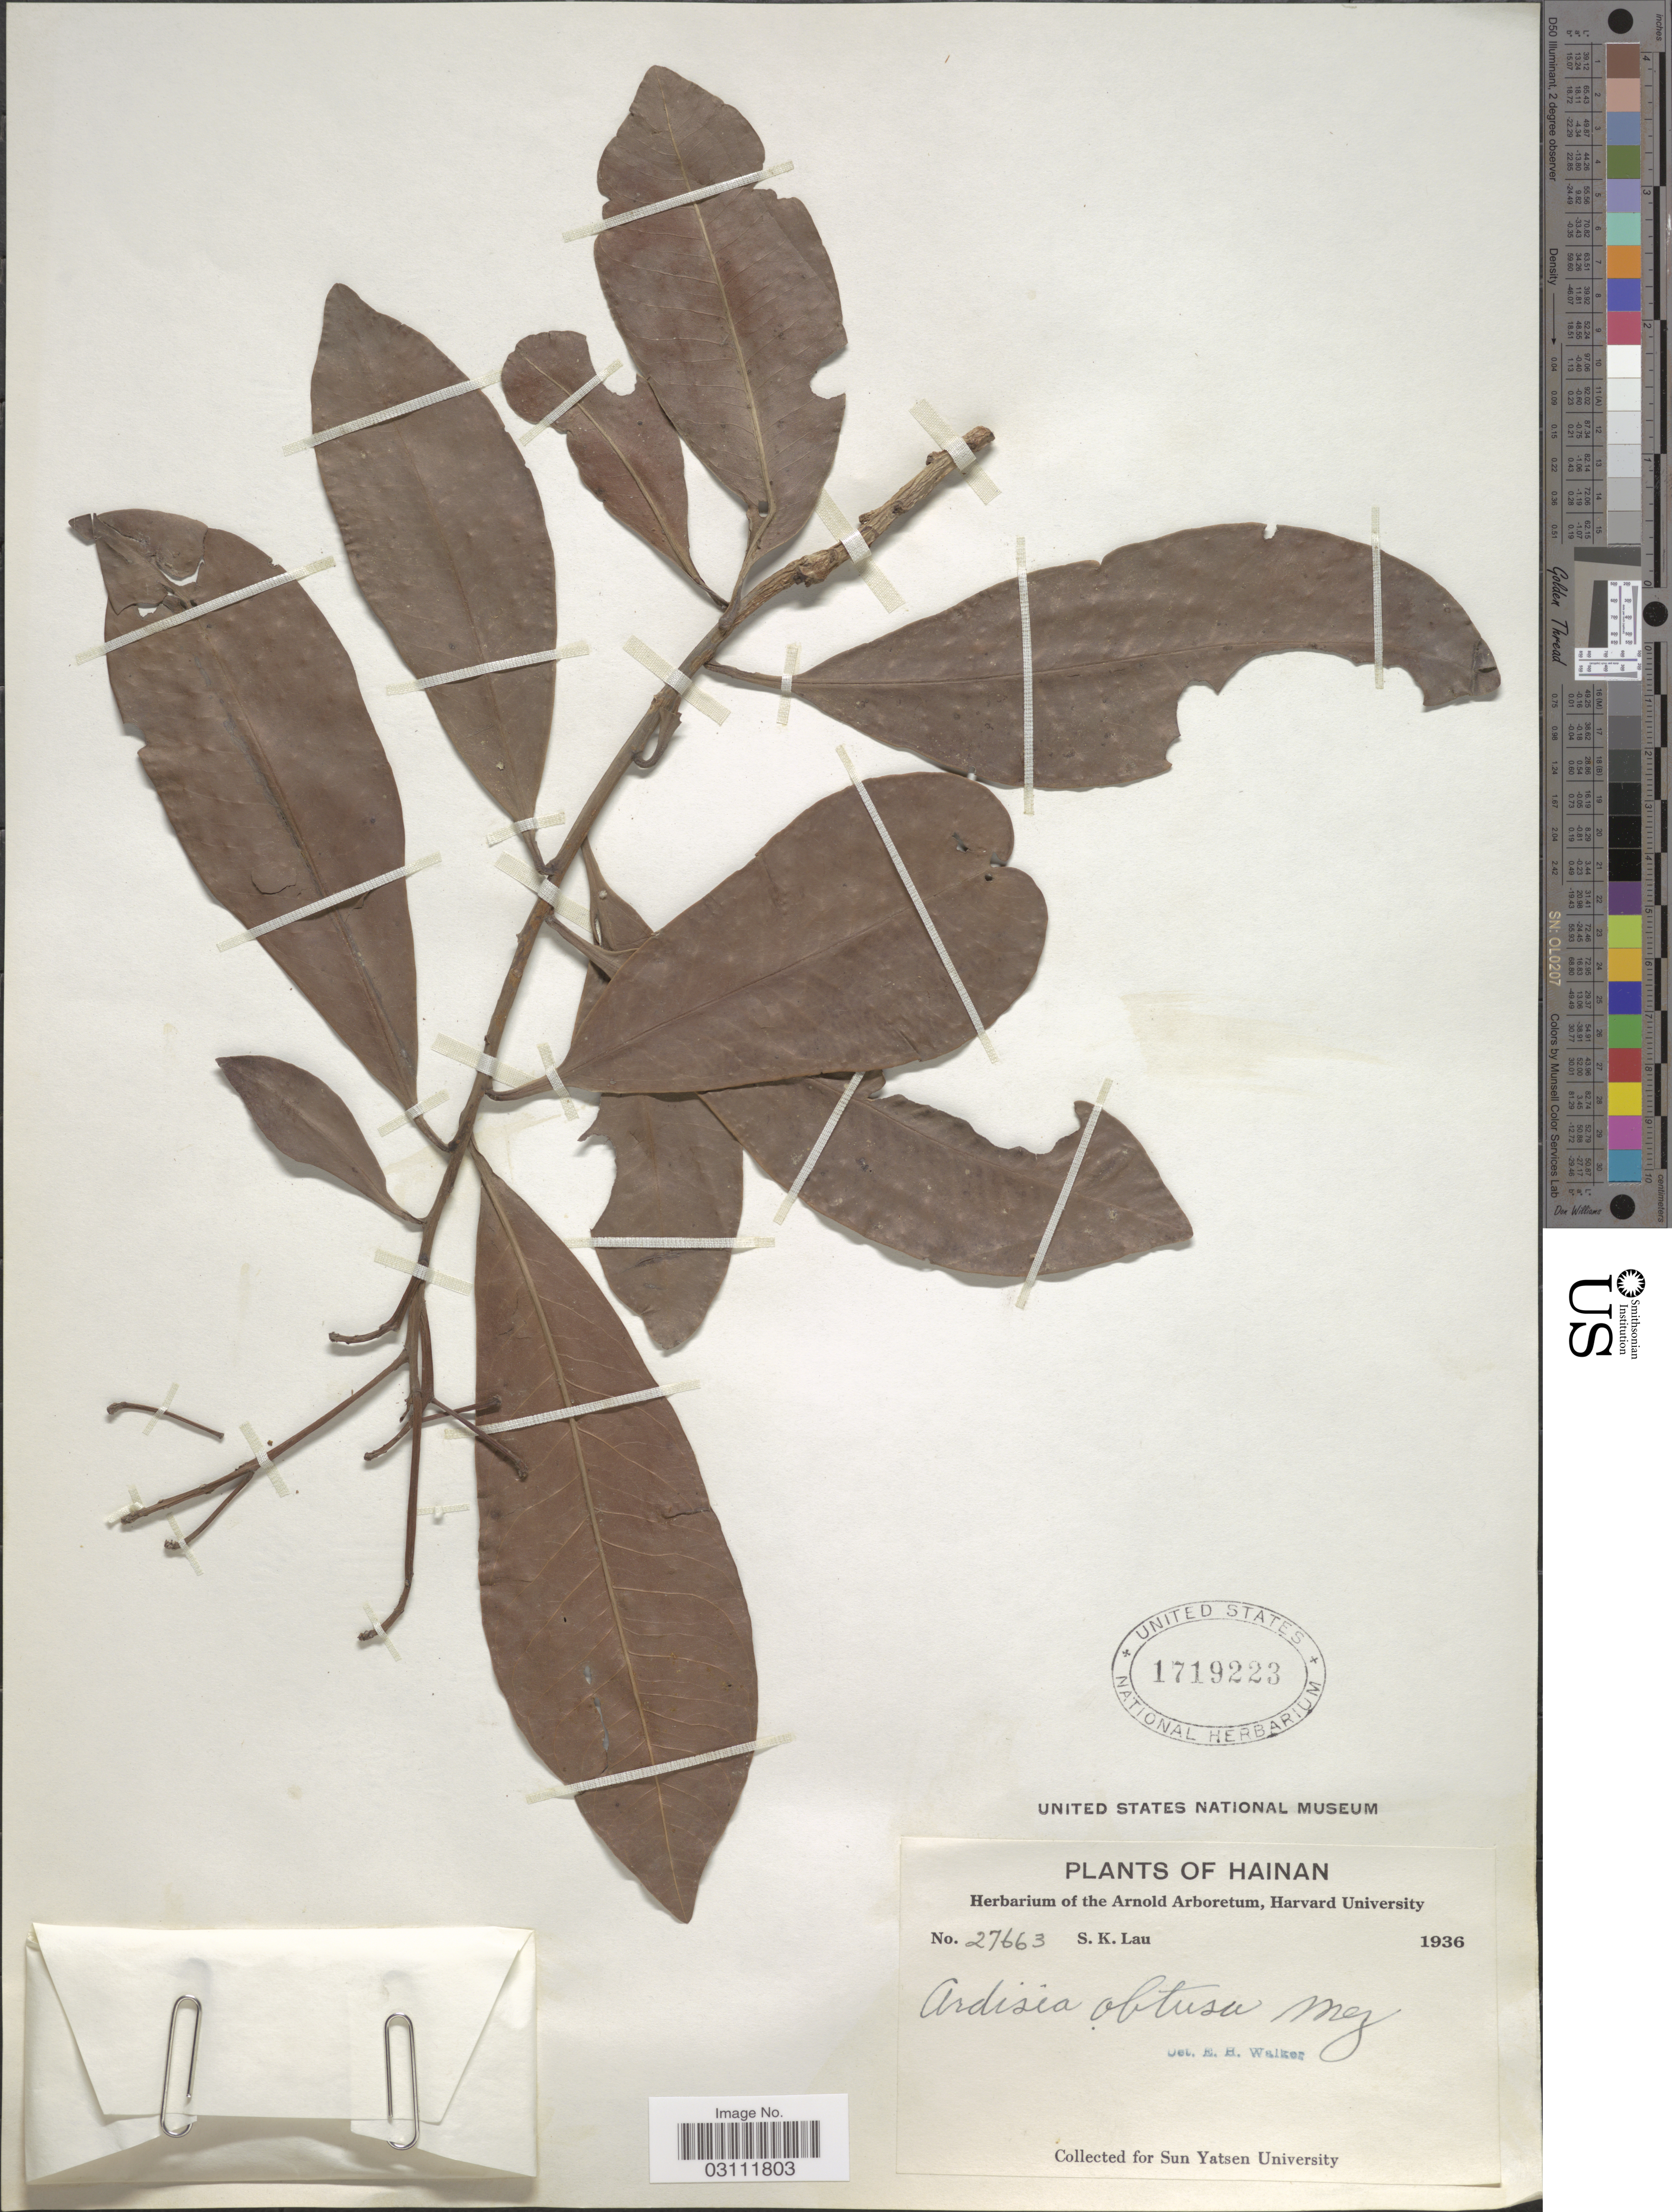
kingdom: Plantae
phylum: Tracheophyta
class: Magnoliopsida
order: Ericales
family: Primulaceae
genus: Ardisia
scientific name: Ardisia obtusa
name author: Mez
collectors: S. K. Lau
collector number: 27663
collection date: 1936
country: China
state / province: Hainan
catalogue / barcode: US 1719223